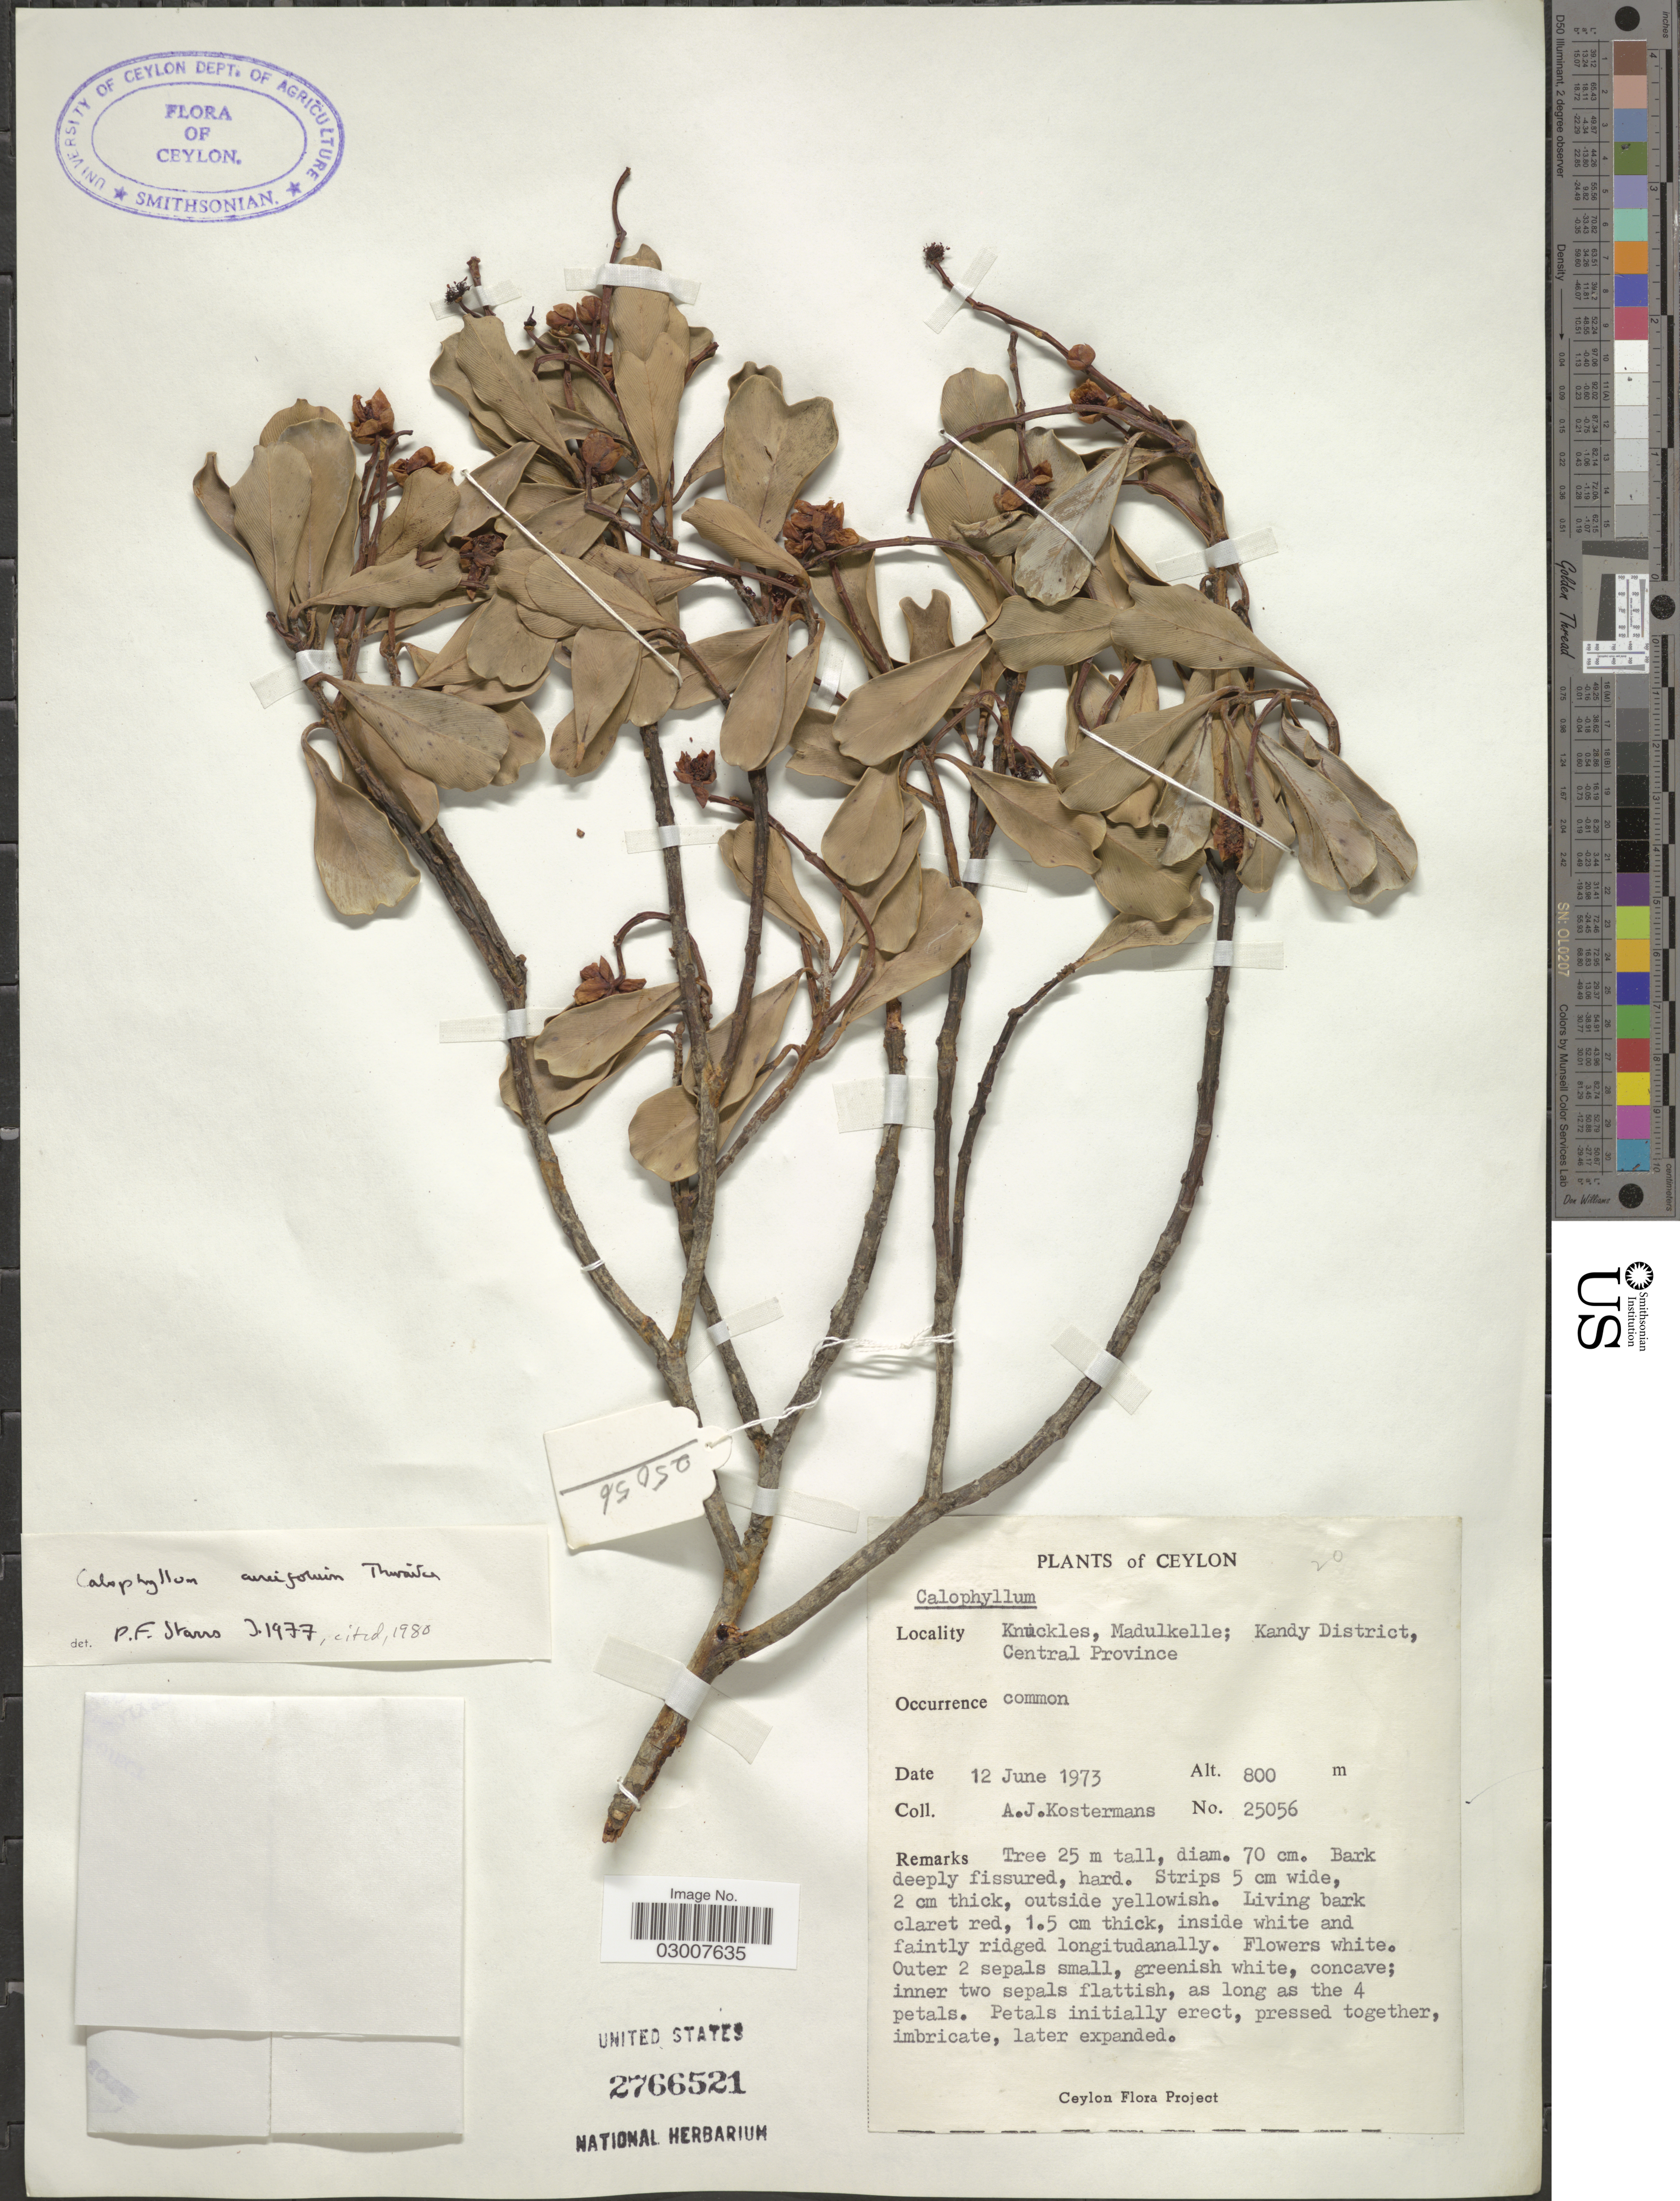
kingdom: Plantae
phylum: Tracheophyta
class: Magnoliopsida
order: Malpighiales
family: Calophyllaceae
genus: Calophyllum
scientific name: Calophyllum cuneifolium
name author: Thwaites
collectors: A. J. G. Kostermans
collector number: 25056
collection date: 1973-06-12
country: Sri Lanka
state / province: Central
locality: Ceylon. Knuckles, Madulkelle; Kandy District.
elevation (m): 800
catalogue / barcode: US 2766521